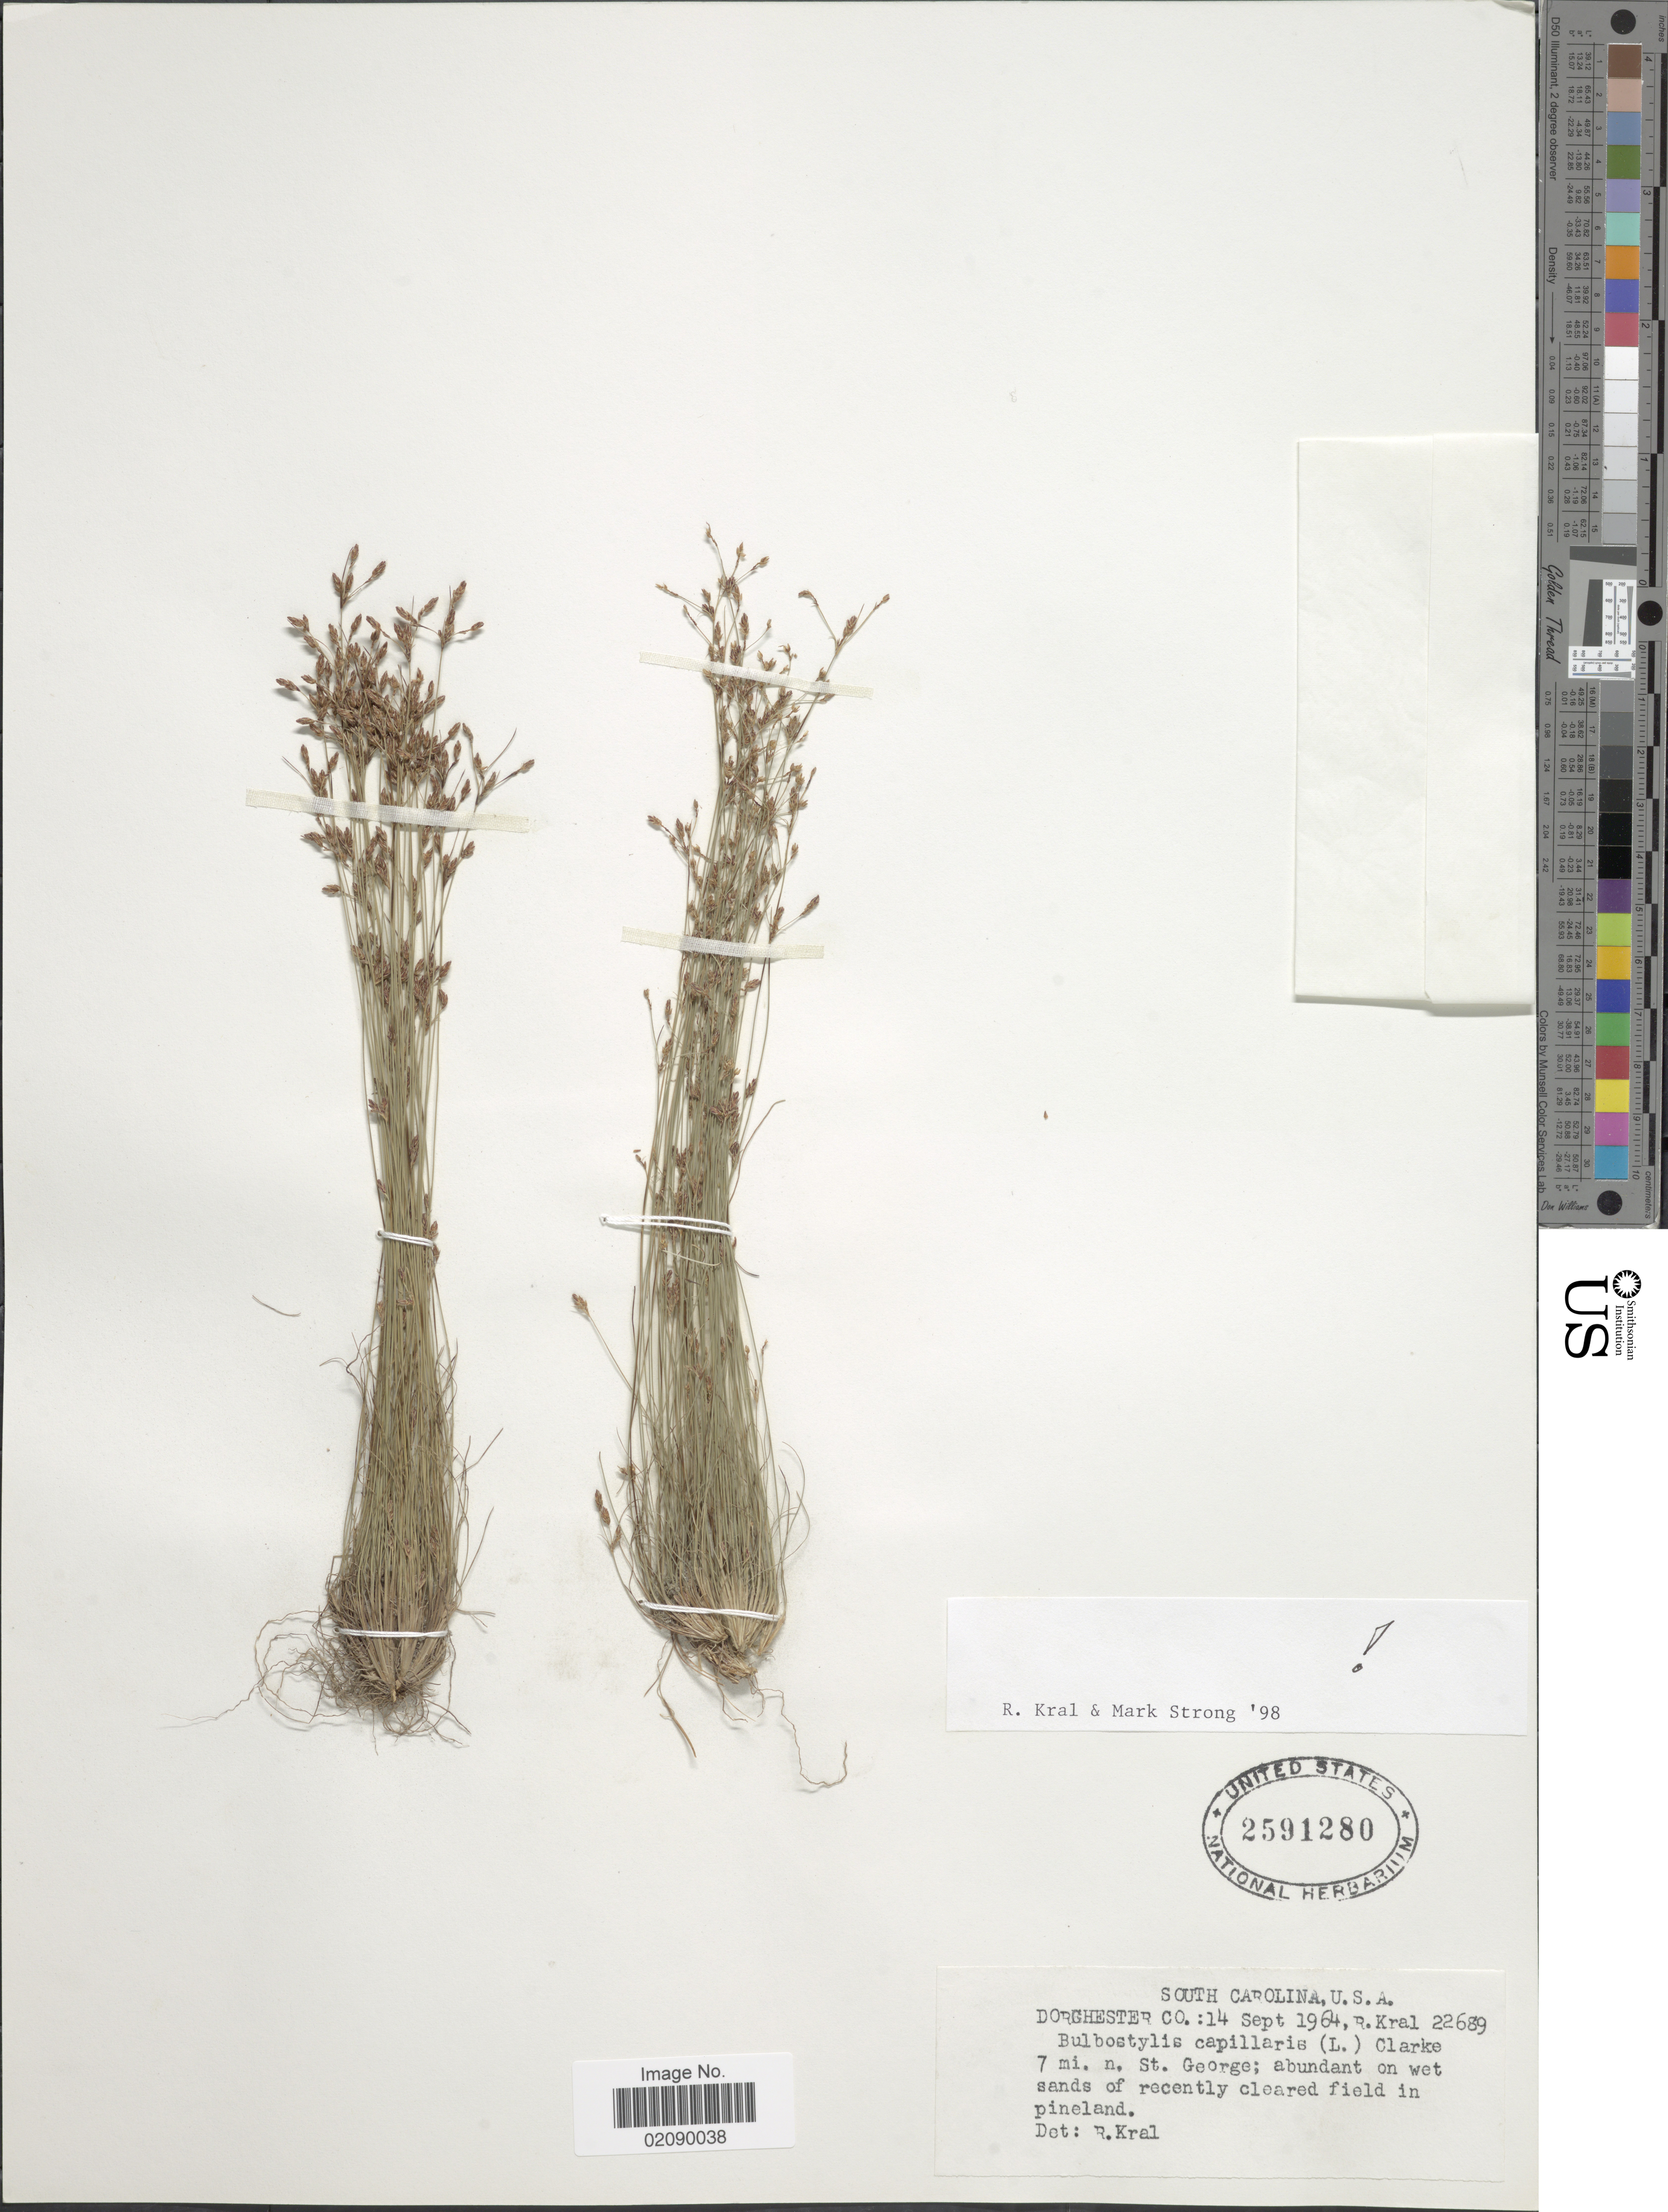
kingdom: Plantae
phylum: Tracheophyta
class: Liliopsida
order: Poales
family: Cyperaceae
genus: Bulbostylis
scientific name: Bulbostylis capillaris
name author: (L.) Kunth ex C.B. Clarke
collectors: R. Kral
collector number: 22689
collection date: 1964-09-14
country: United States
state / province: South Carolina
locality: Dorchester Co; 7 mi n. St George; abundant on wet sands of recently cleared field in pineland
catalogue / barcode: US 2591280